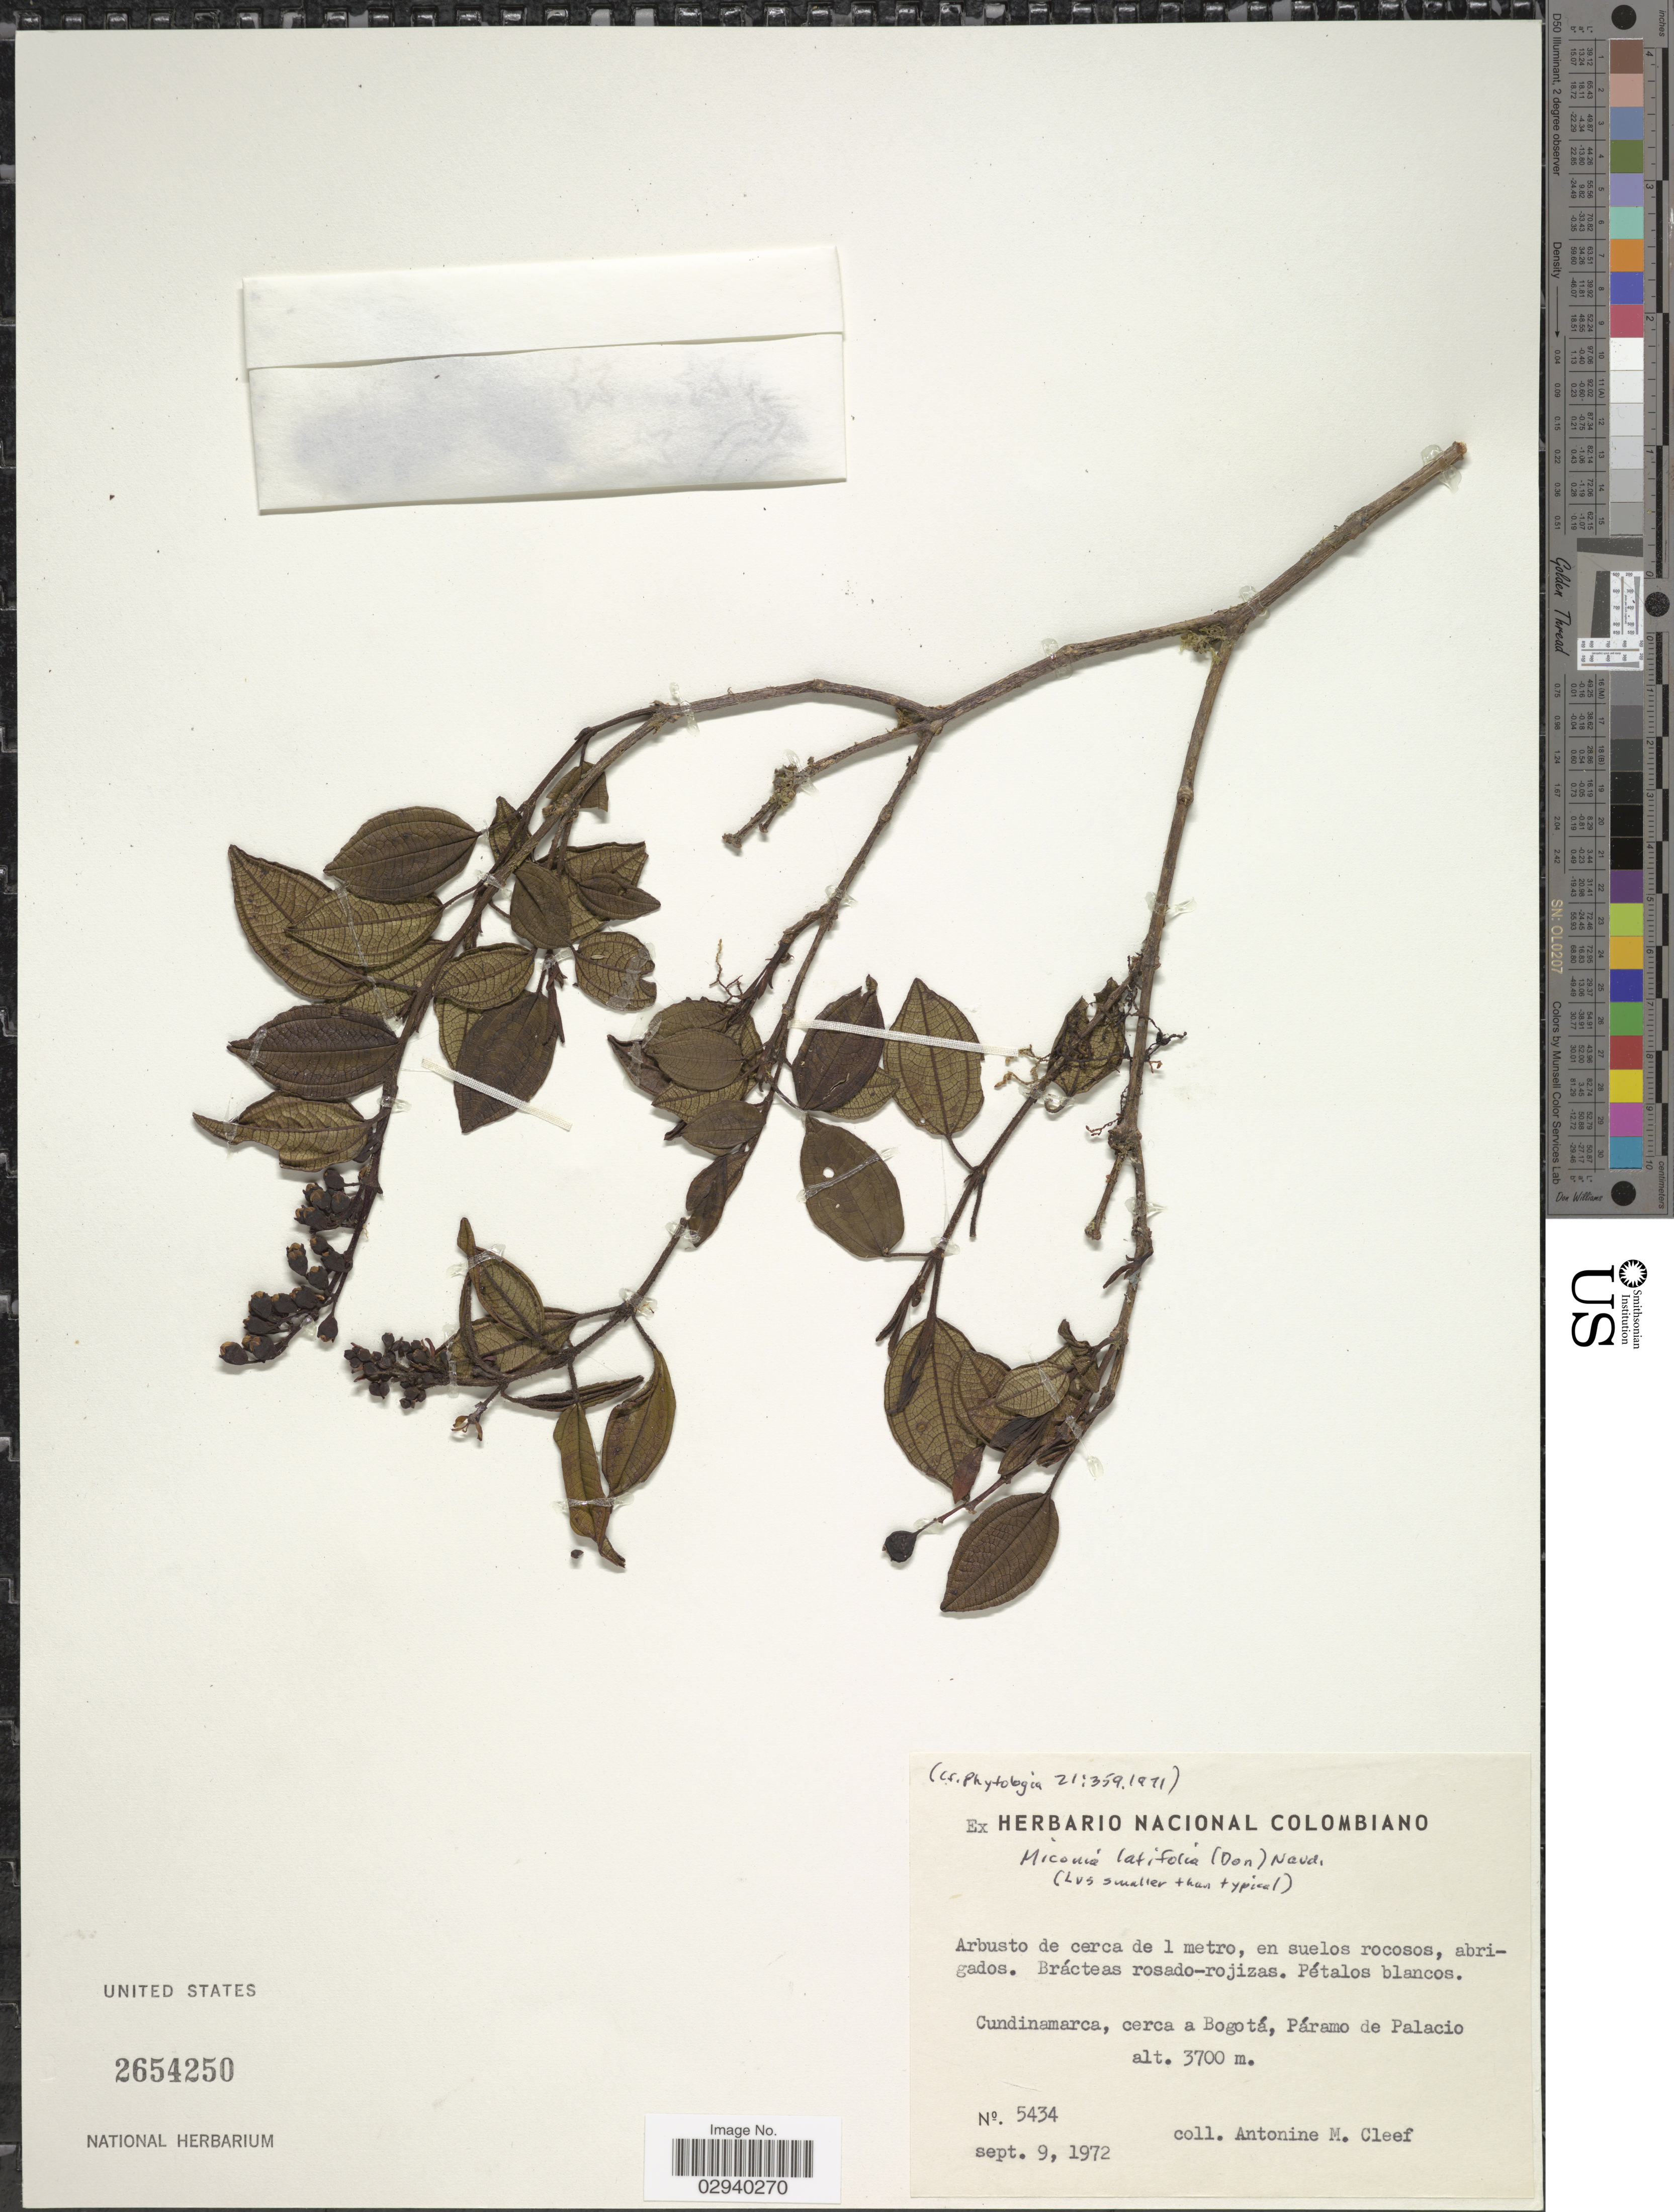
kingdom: Plantae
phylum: Tracheophyta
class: Magnoliopsida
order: Myrtales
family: Melastomataceae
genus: Miconia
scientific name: Miconia latifolia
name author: (D. Don) Naudin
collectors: A. M. Cleef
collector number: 5434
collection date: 1972-09-09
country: Colombia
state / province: Cundinamarca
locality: Cerca a Bogotá, Páramo de Palacio.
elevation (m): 3700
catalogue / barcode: US 2654250